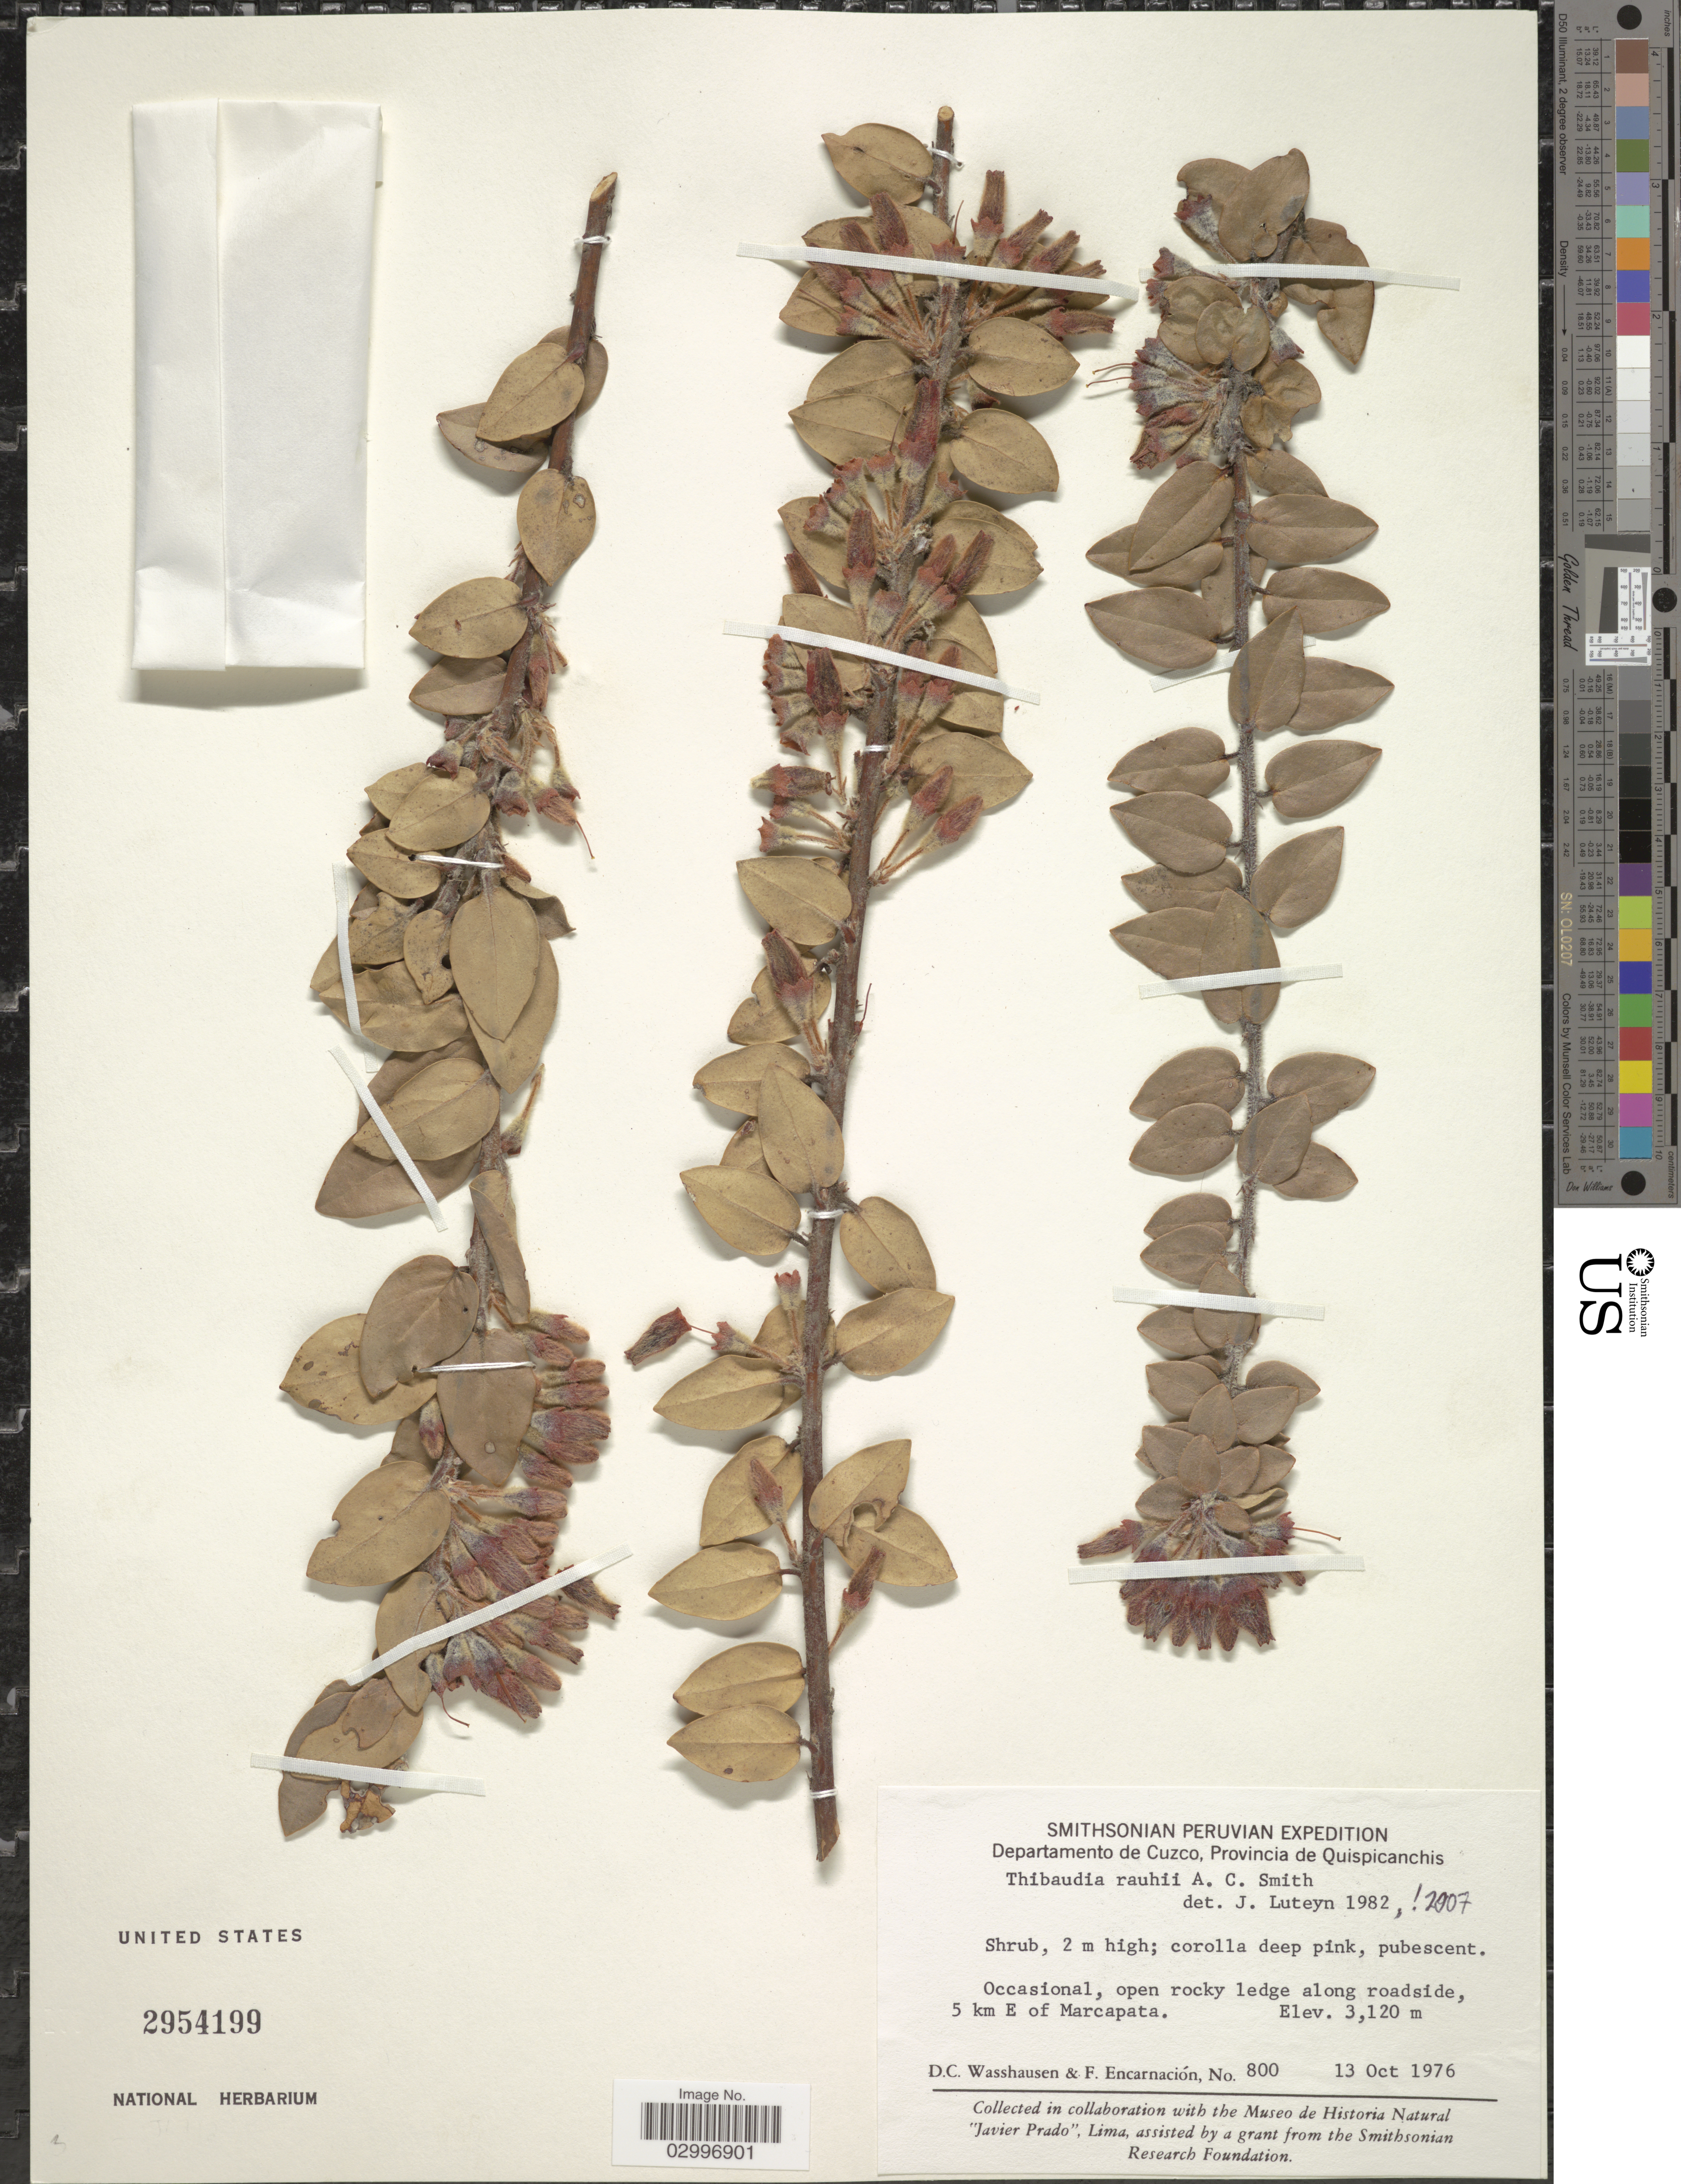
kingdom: Plantae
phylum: Tracheophyta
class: Magnoliopsida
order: Ericales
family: Ericaceae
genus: Thibaudia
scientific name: Thibaudia rauhii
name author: A.C. Sm.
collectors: D. C. Wasshausen & F. Encarnación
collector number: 800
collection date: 1976-10-13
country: Peru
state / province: Cusco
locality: Departamento de Cuzco, Provincia de Quispicanchis. 5 km E of Marcapata.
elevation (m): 3120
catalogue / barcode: US 2954199